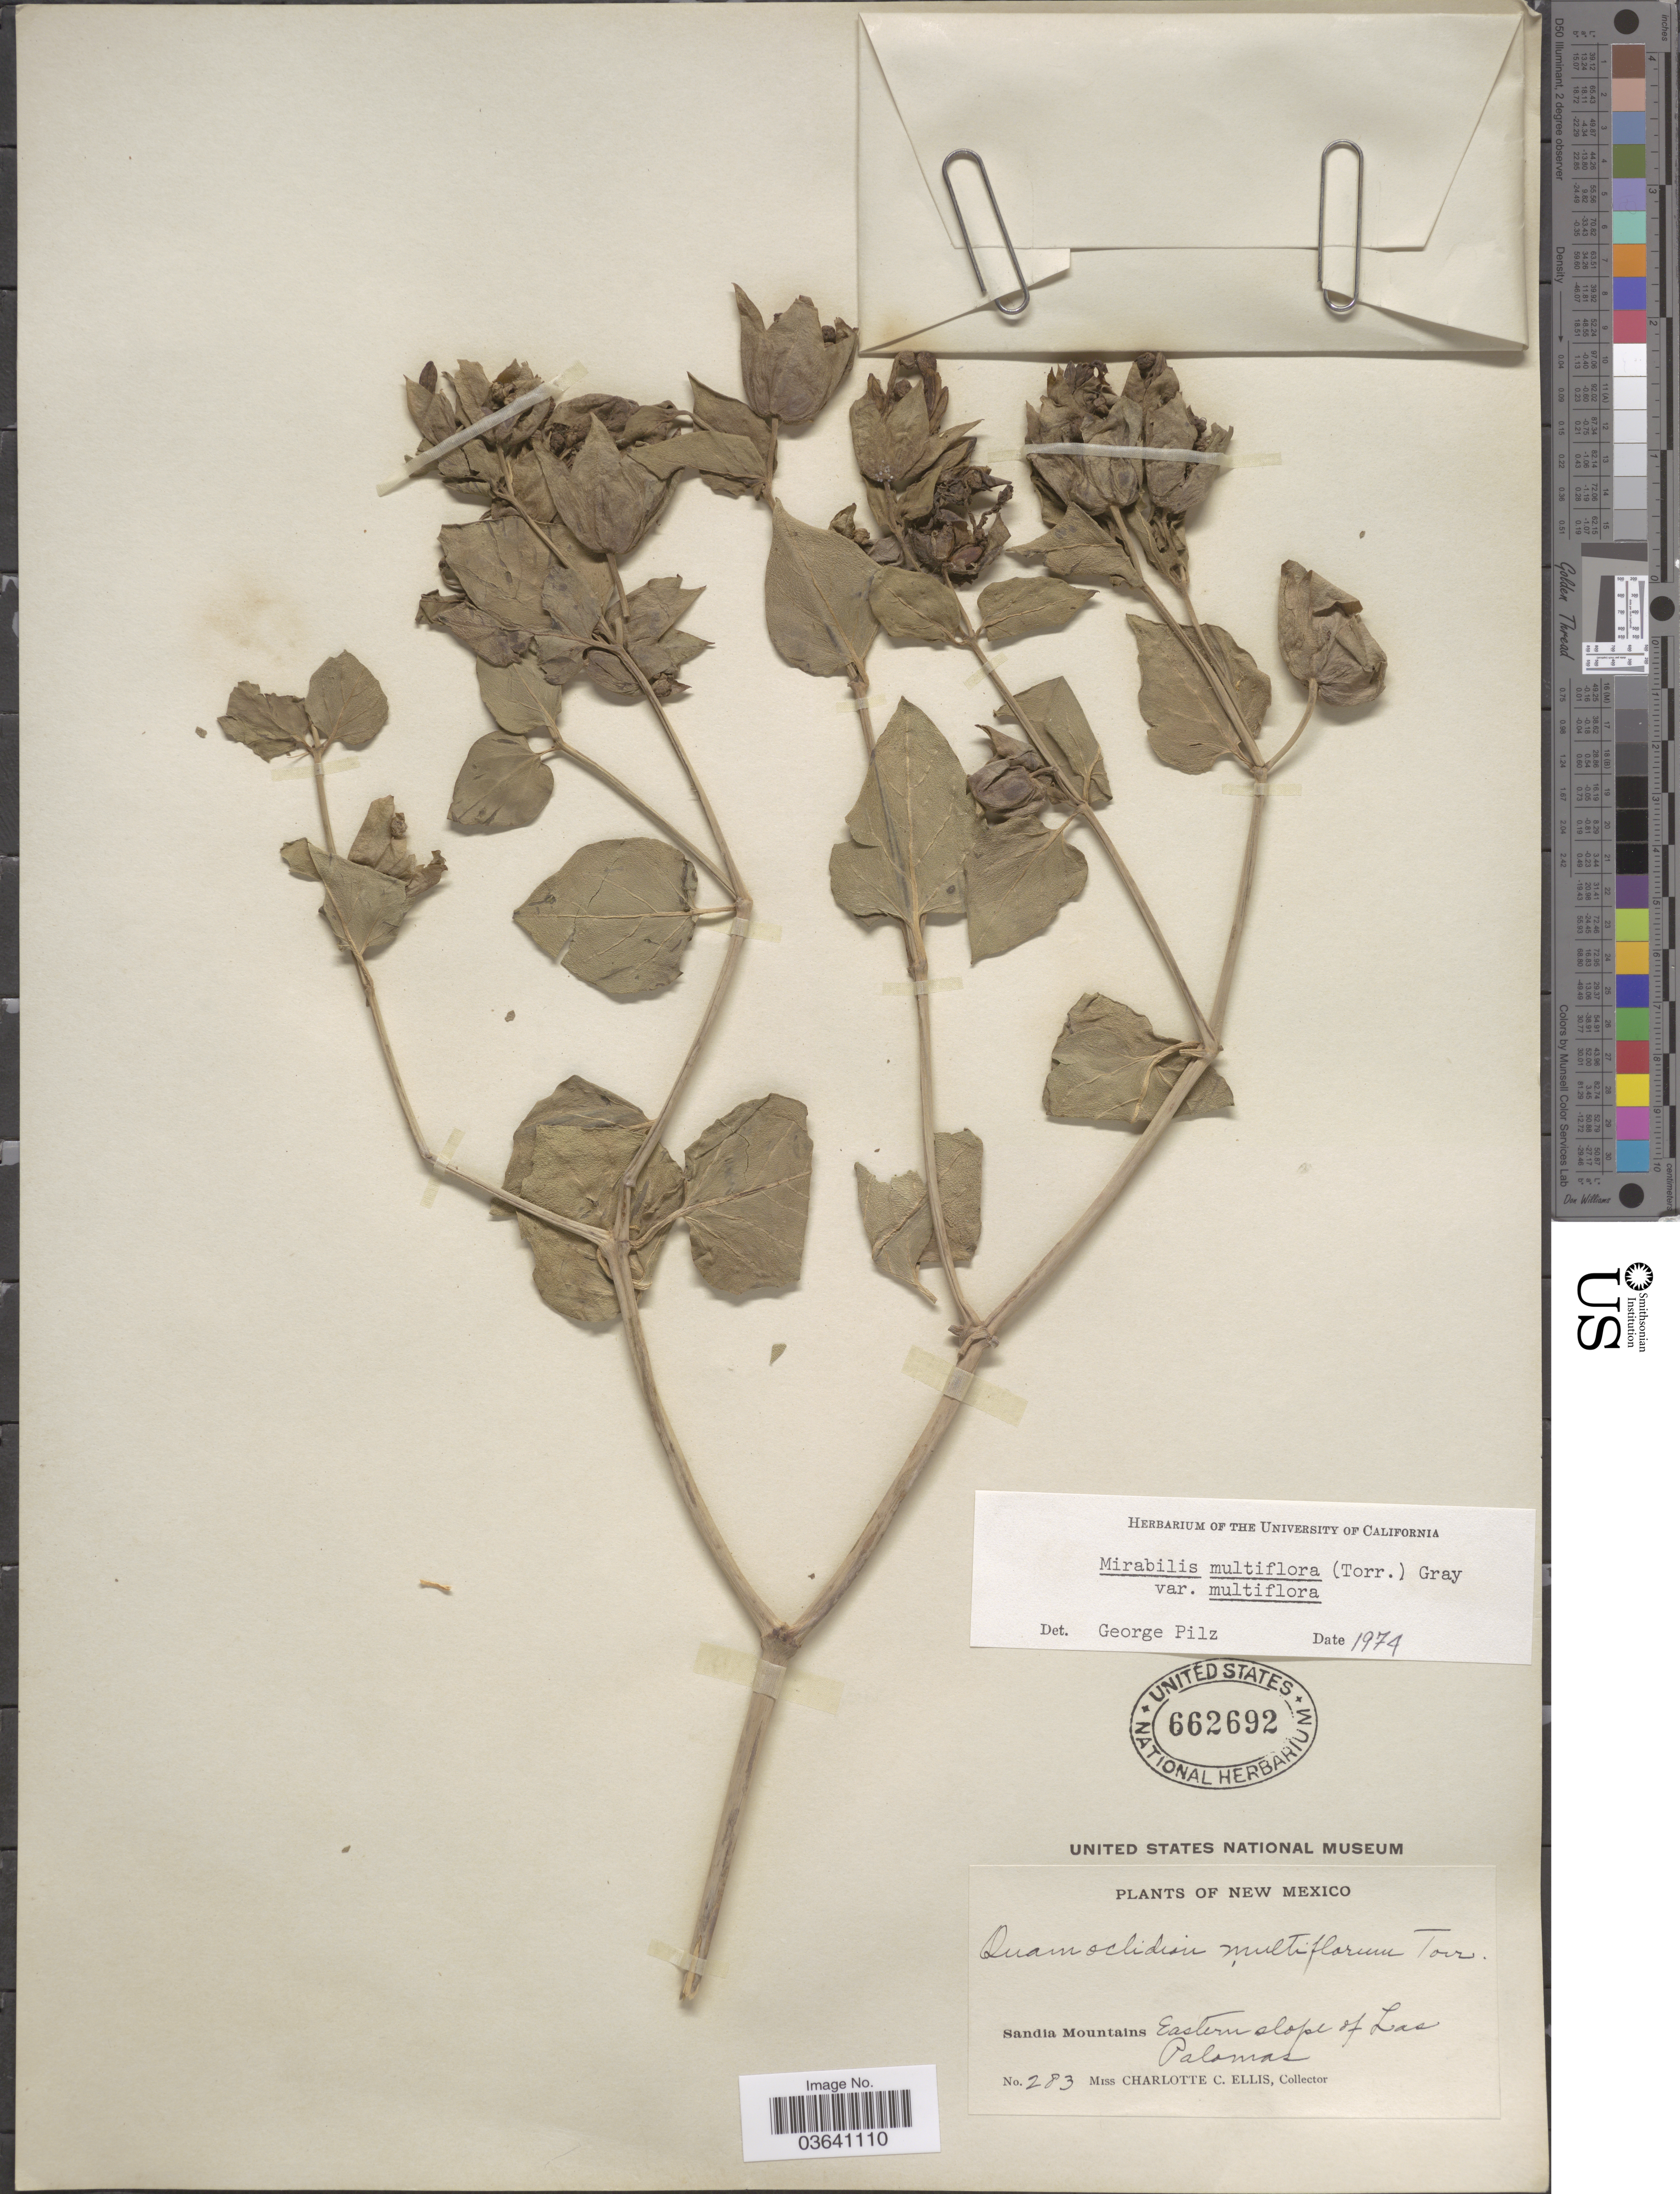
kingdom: Plantae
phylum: Tracheophyta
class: Magnoliopsida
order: Caryophyllales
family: Nyctaginaceae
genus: Mirabilis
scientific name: Mirabilis multiflora var. multiflora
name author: (Torr.) A. Gray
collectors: C. C. Ellis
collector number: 283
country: United States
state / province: New Mexico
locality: Sandia Mountains Eastern slope of Las Palomas.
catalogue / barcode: US 662692